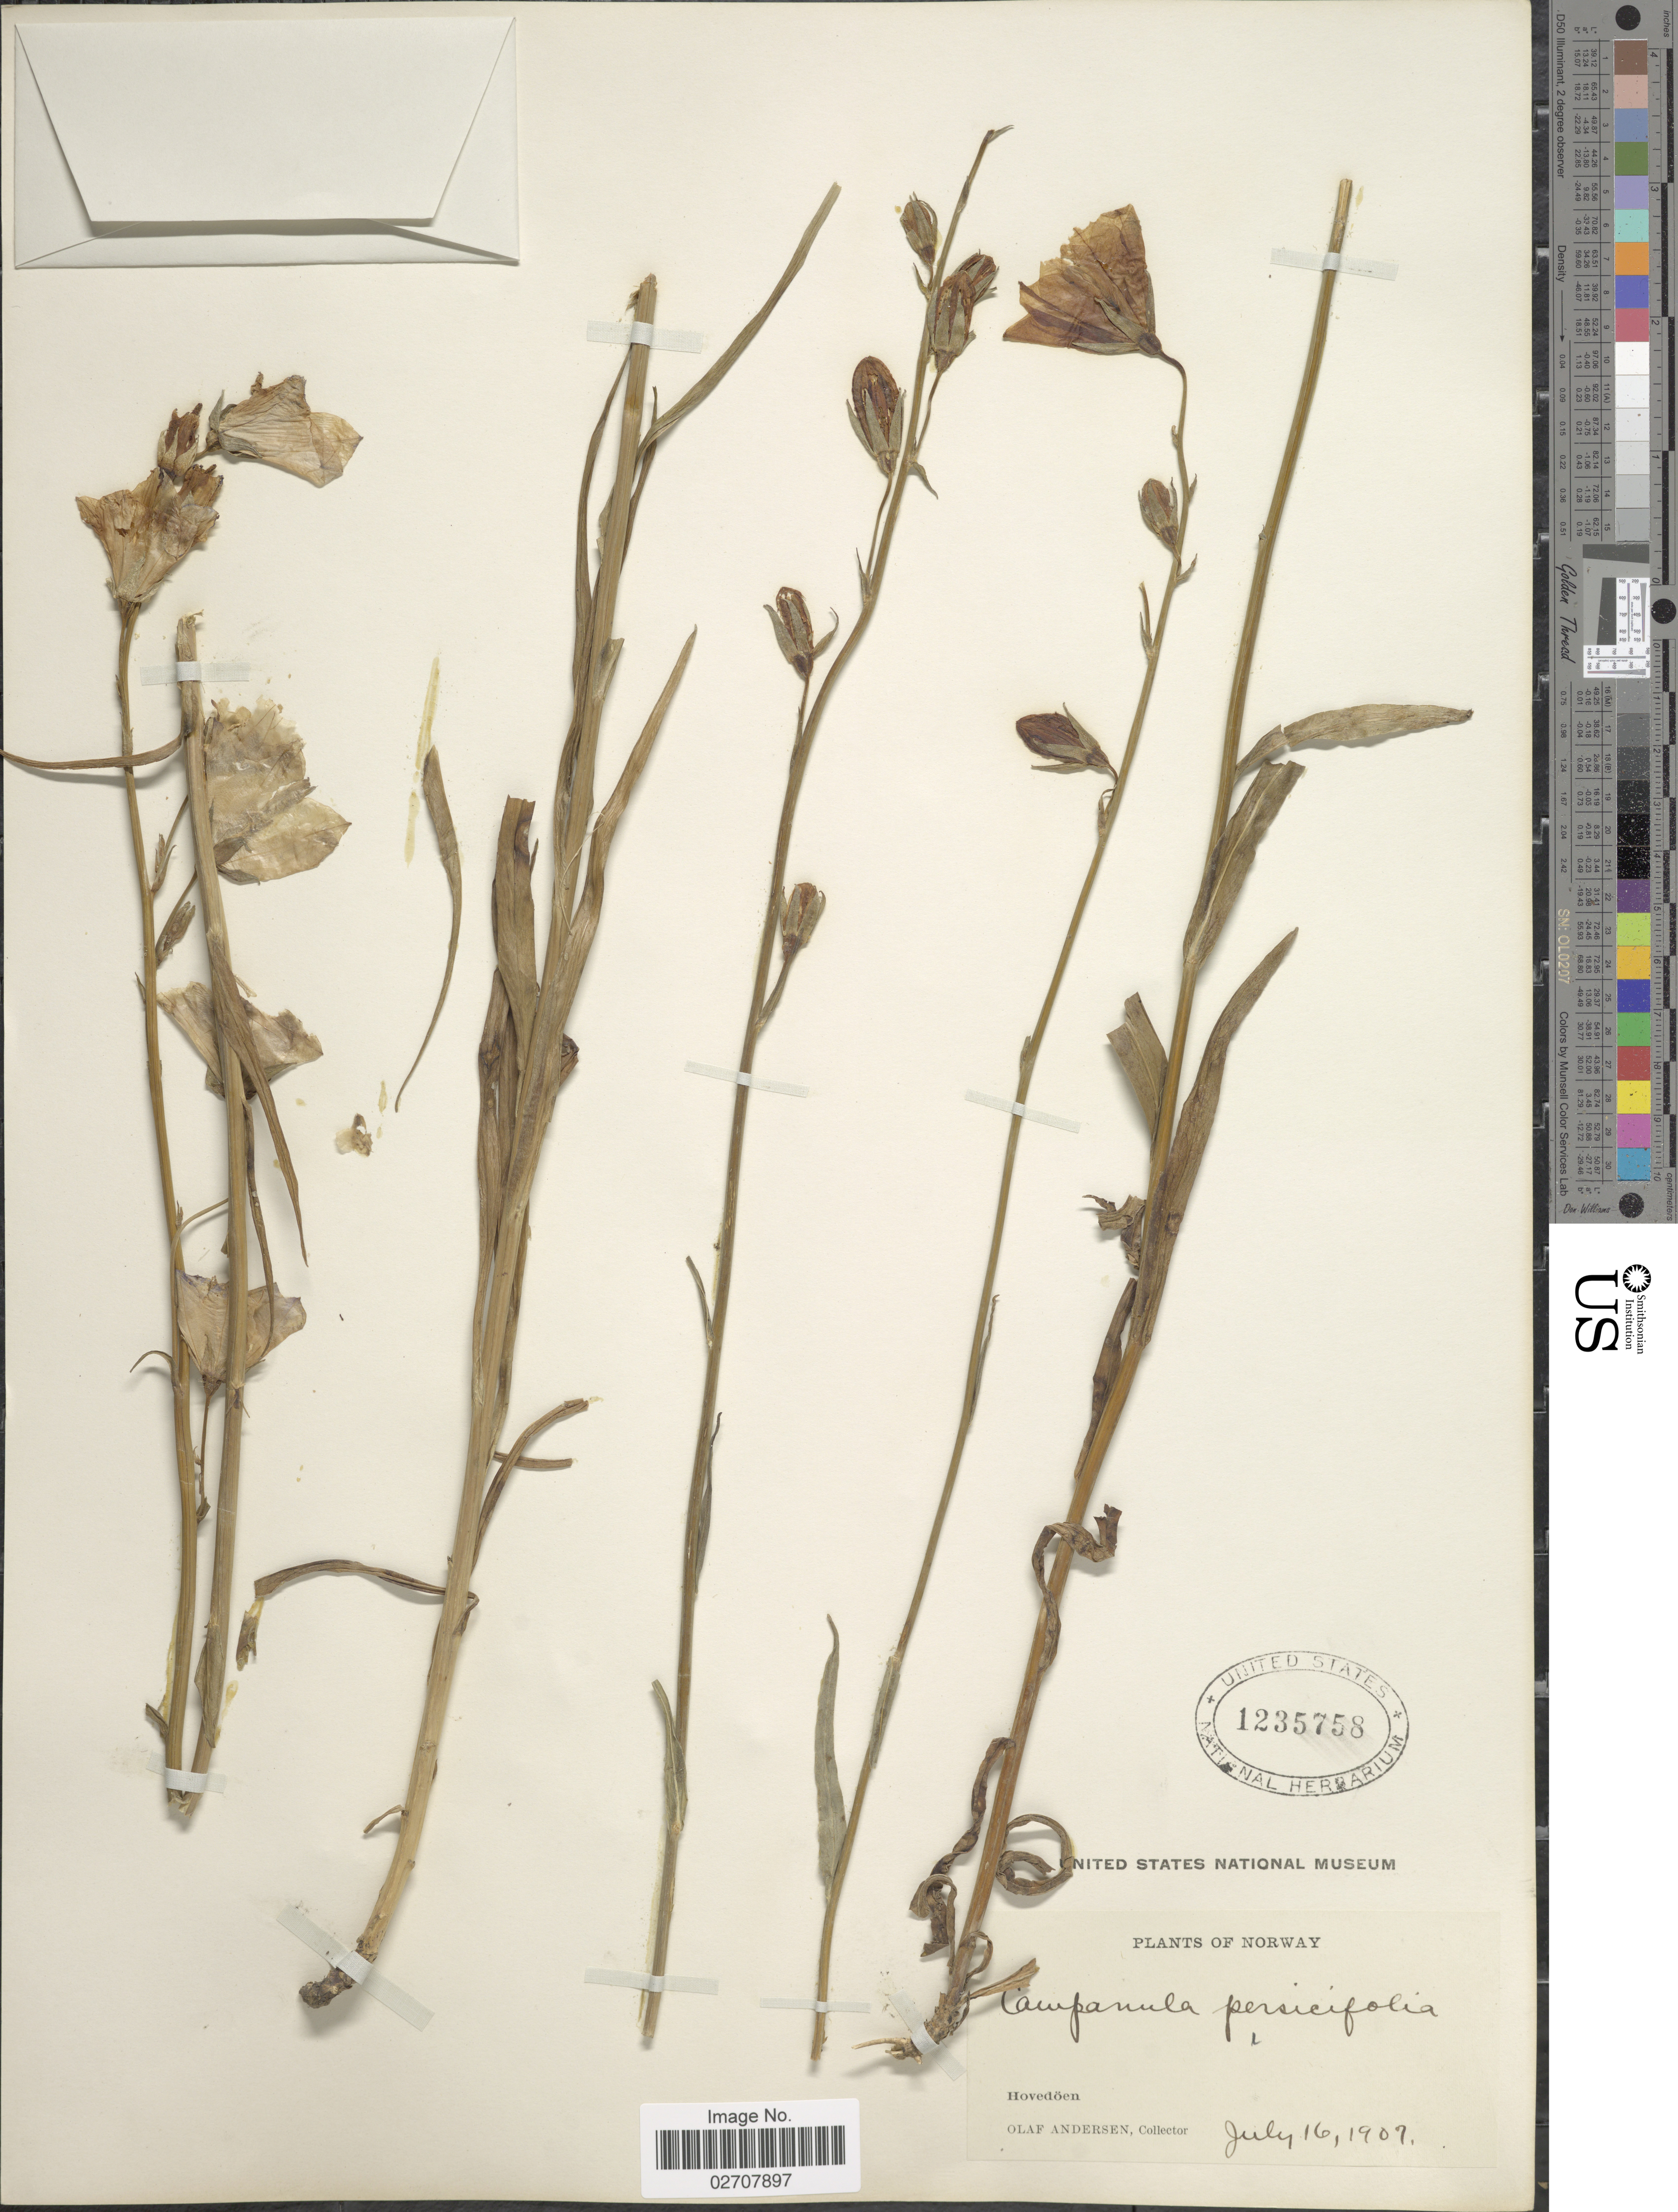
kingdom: Plantae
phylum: Tracheophyta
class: Magnoliopsida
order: Asterales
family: Campanulaceae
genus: Campanula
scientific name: Campanula persicifolia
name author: L.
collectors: O. Andersen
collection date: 1907-07-16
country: Norway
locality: Hovedoen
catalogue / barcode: US 1235758